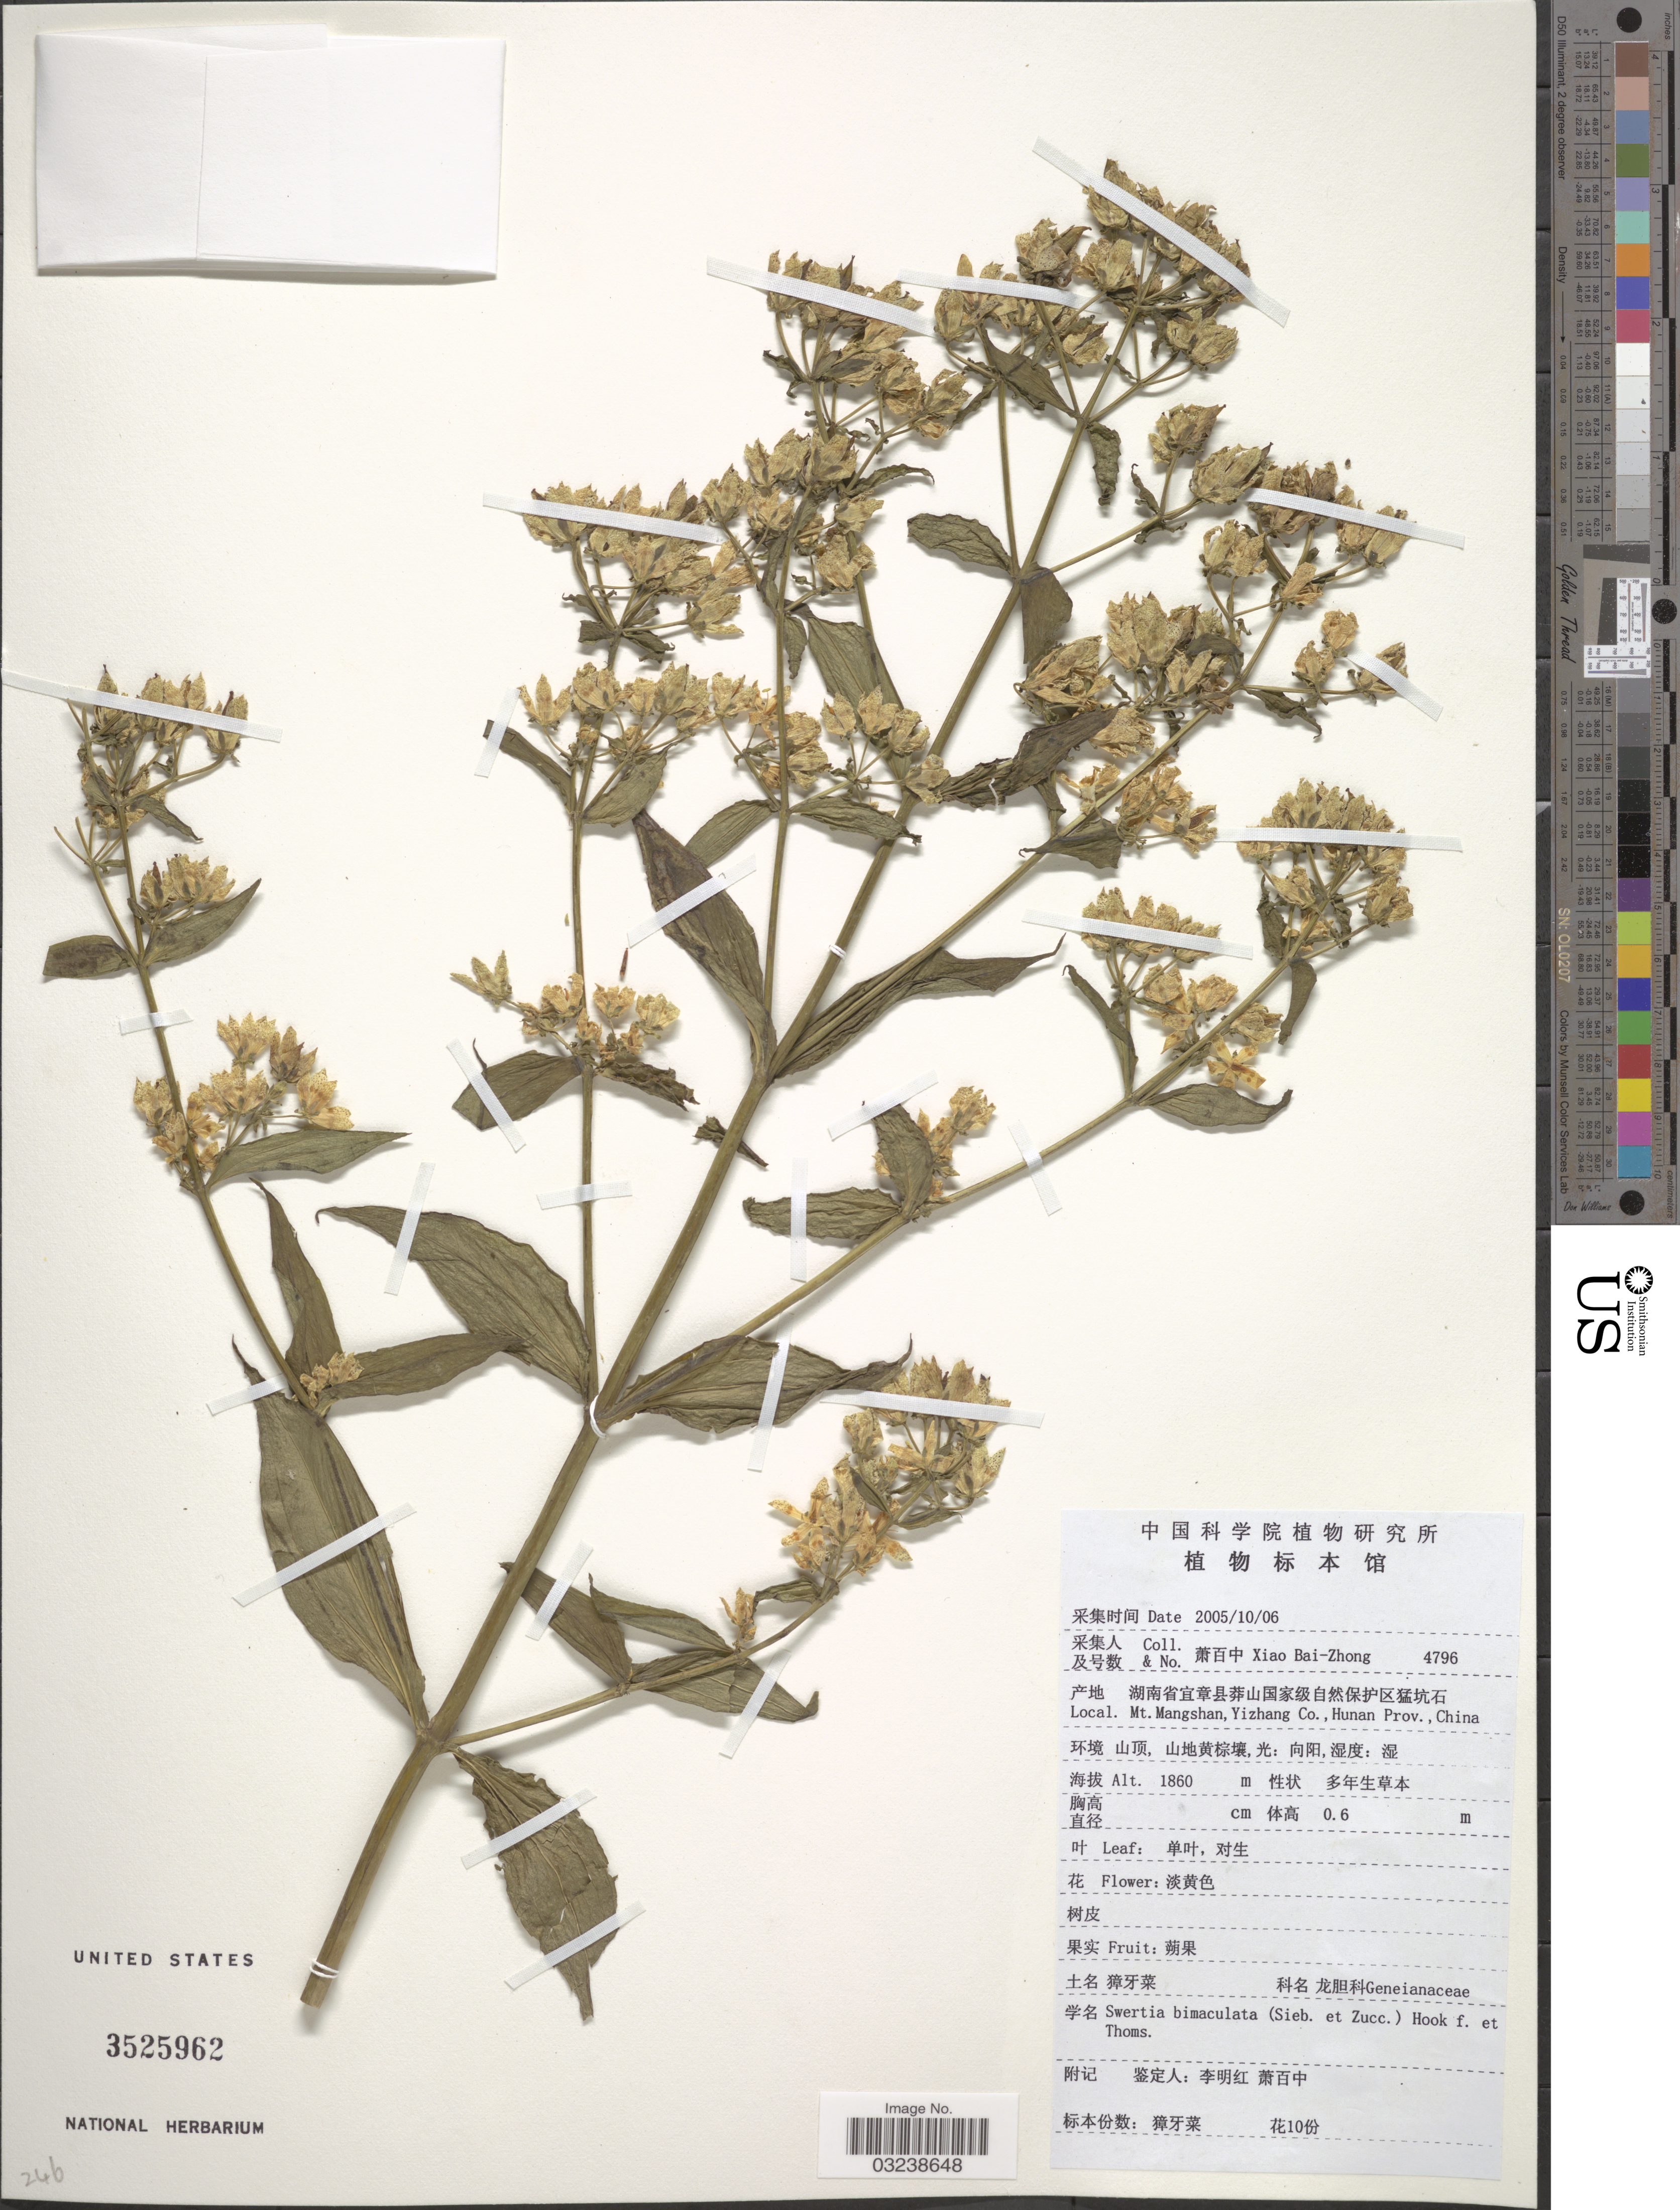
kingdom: Plantae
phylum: Tracheophyta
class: Magnoliopsida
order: Gentianales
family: Gentianaceae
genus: Swertia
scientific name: Swertia bimaculata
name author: (Siebold & Zucc.) Hook. f. & Thomson ex C.B. Clarke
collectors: B. Z. Xiao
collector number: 4796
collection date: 2005-10-06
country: China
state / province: Hunan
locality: Mt. Mangshan, Yizhang Co.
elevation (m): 1860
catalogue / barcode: US 3525962